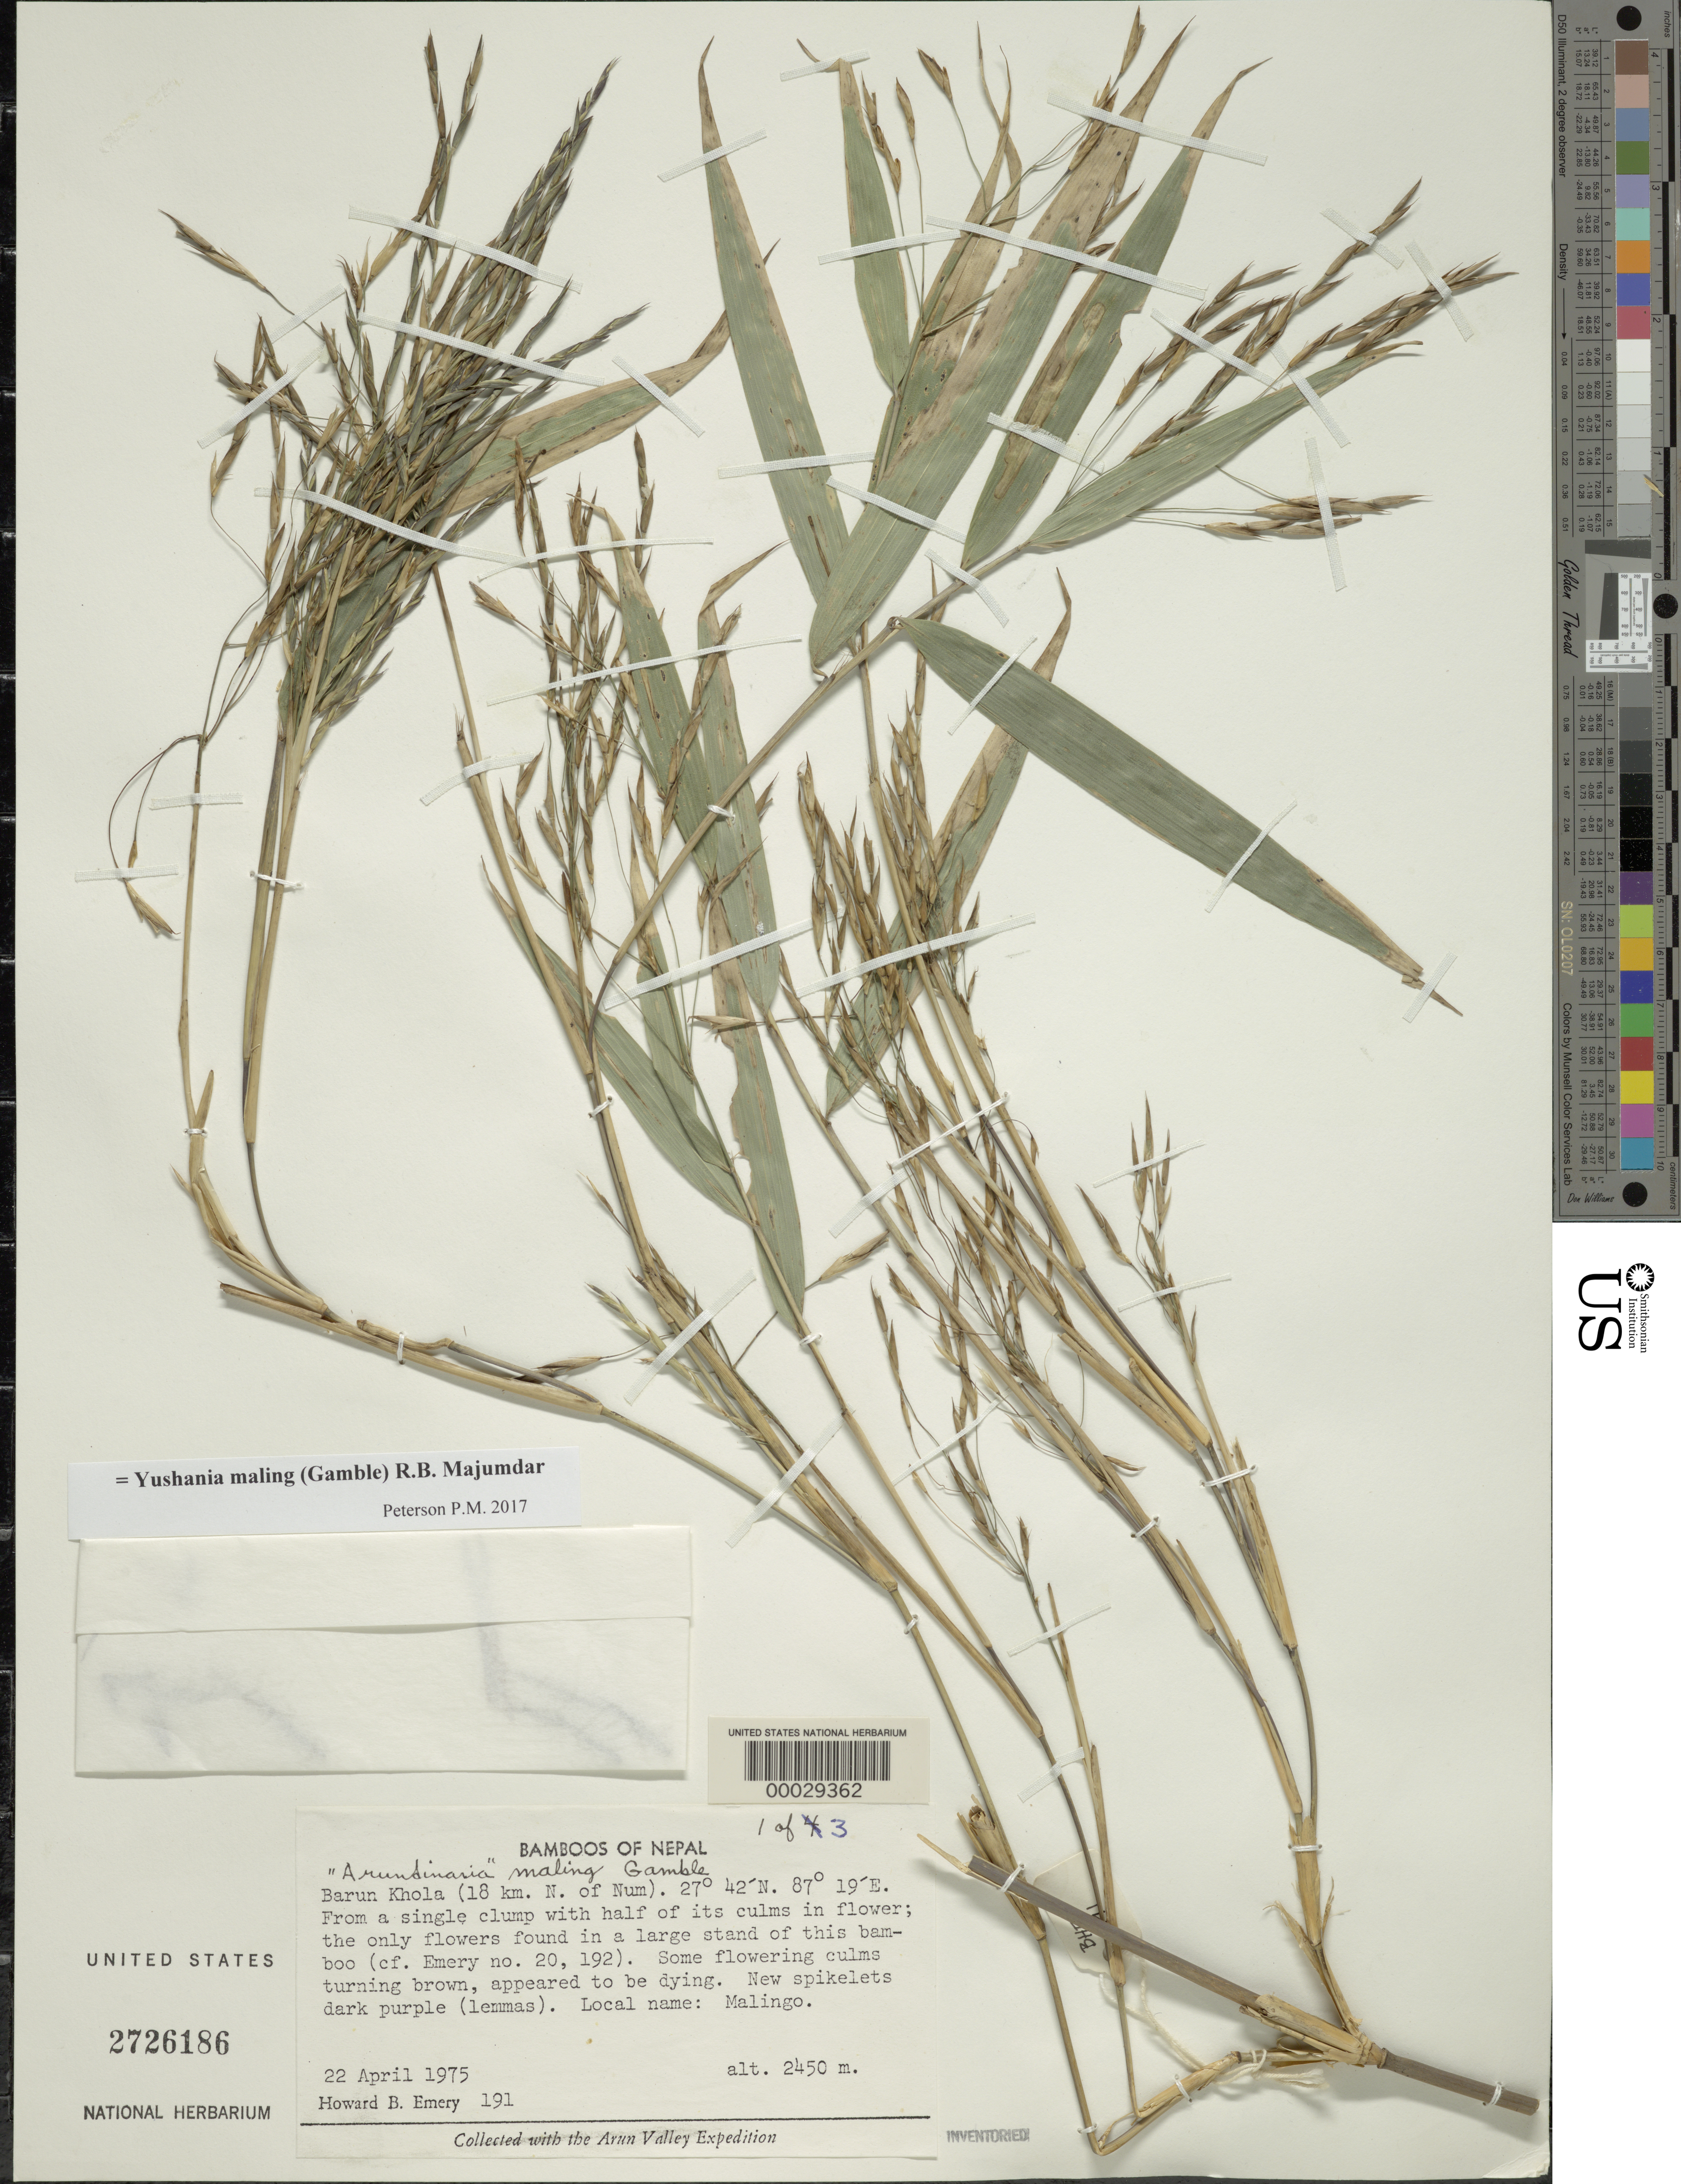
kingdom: Plantae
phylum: Tracheophyta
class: Liliopsida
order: Poales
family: Poaceae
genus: Yushania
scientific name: Yushania maling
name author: (Gamble) R.B. Majumdar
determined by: Poaceae Reorganization Project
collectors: H. B. Emery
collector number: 191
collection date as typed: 22 Apr 1975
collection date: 1975-04-22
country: Nepal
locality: Barun Khola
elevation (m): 2450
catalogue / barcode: US 2726186